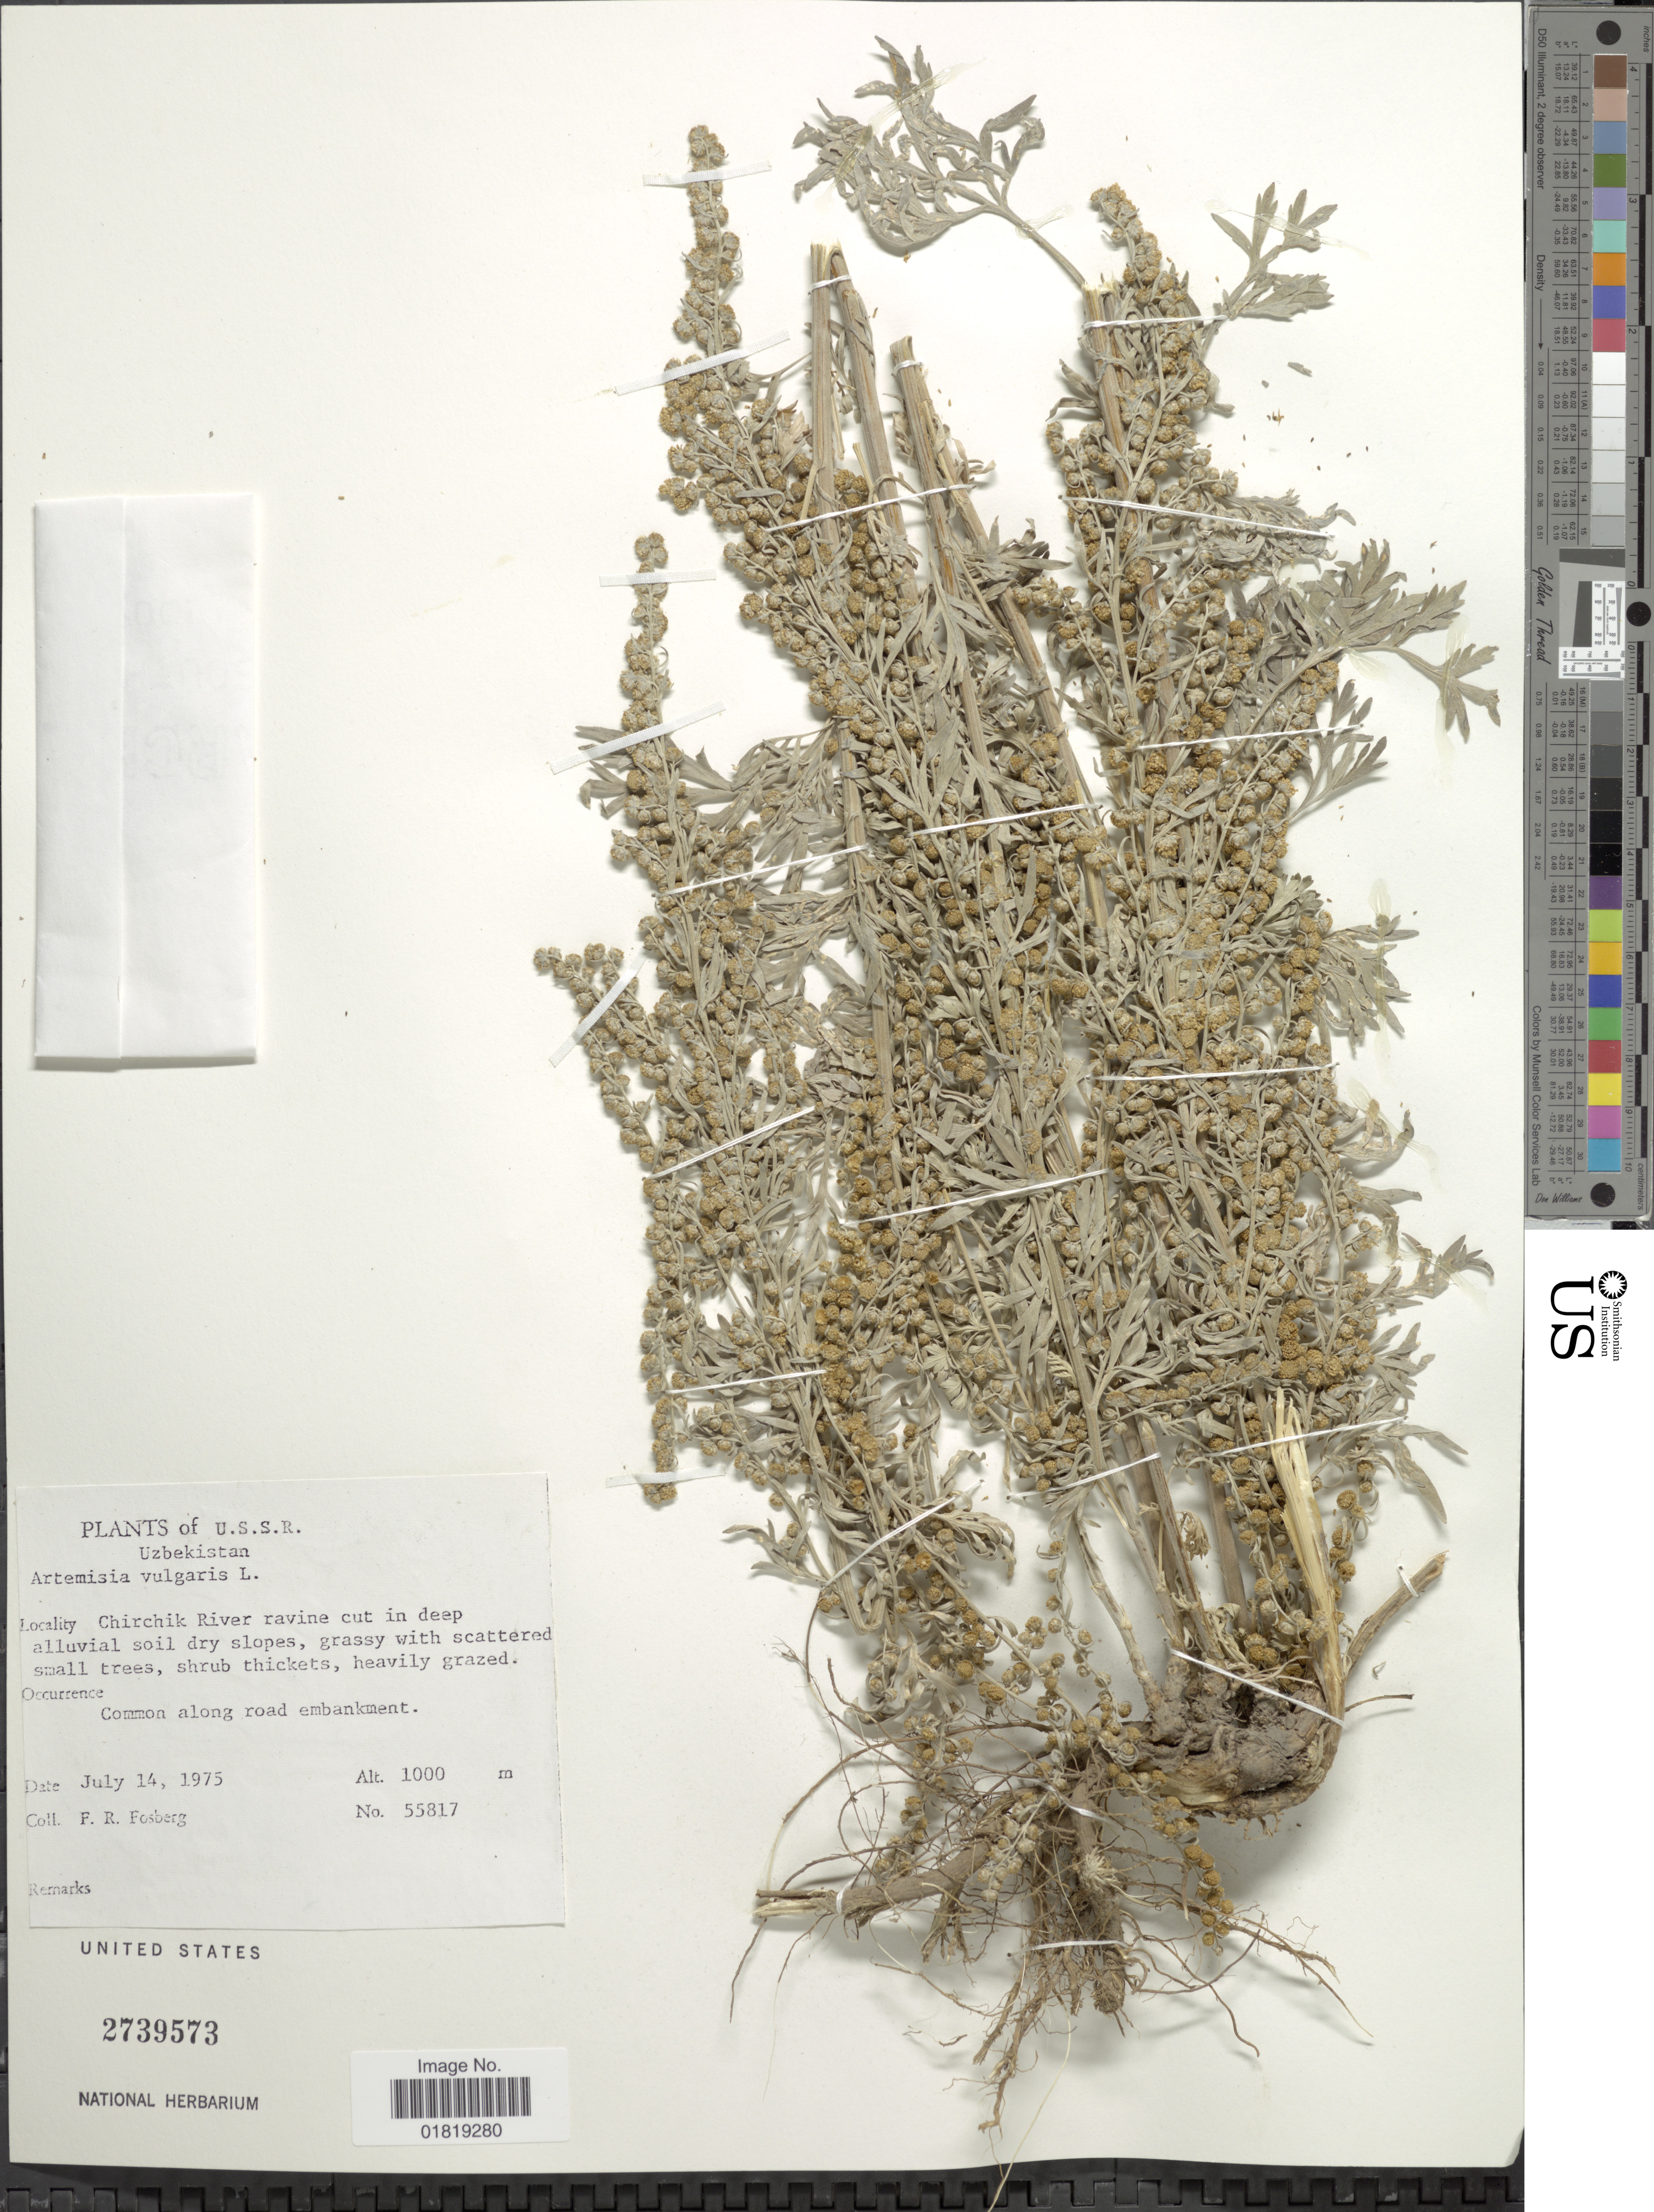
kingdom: Plantae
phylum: Tracheophyta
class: Magnoliopsida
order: Asterales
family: Asteraceae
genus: Artemisia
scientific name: Artemisia vulgaris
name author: L.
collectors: F. R. Fosberg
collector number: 55817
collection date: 1975-07-14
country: Uzbekistan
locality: Chirchik River ravine cut in deep alluvial soil dry slopes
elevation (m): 1000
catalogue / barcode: US 2739573